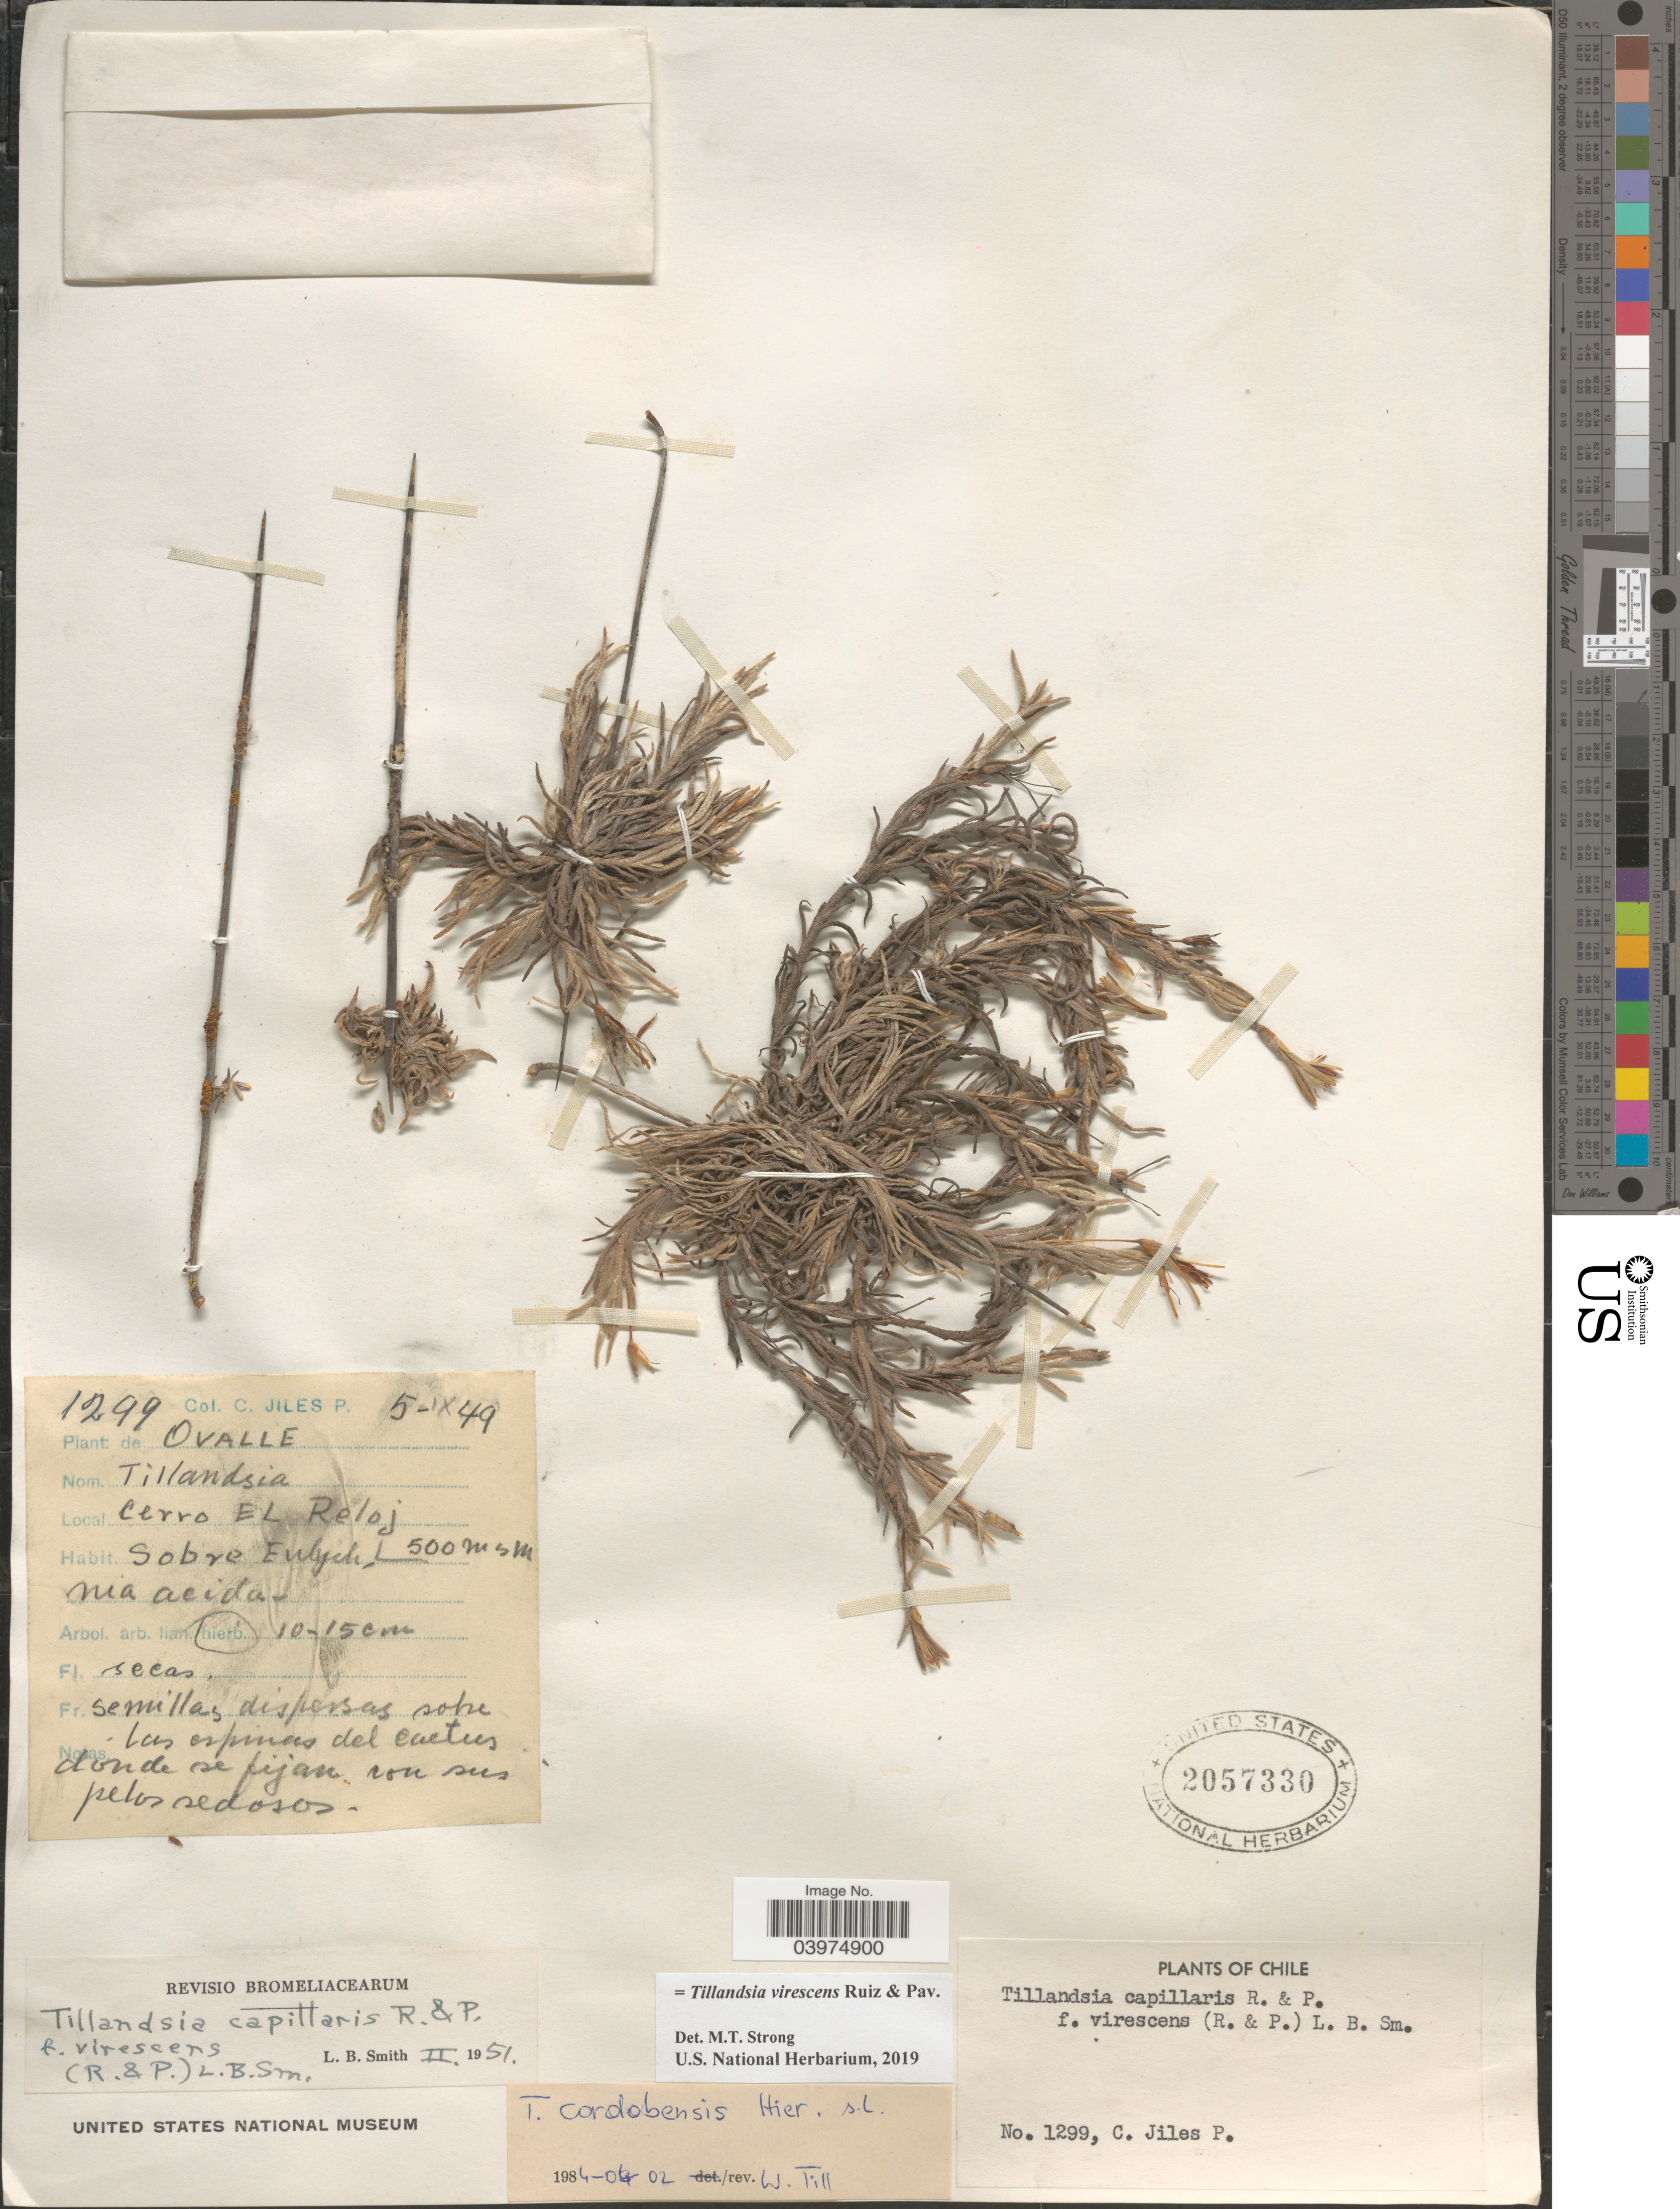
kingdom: Plantae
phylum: Tracheophyta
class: Liliopsida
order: Poales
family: Bromeliaceae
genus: Tillandsia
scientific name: Tillandsia virescens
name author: Ruiz & Pav.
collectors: C. Jiles P.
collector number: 1299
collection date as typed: Transcribed d/m/y: /5/49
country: Chile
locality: Cerro El Reloj.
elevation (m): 500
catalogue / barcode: US 2057330